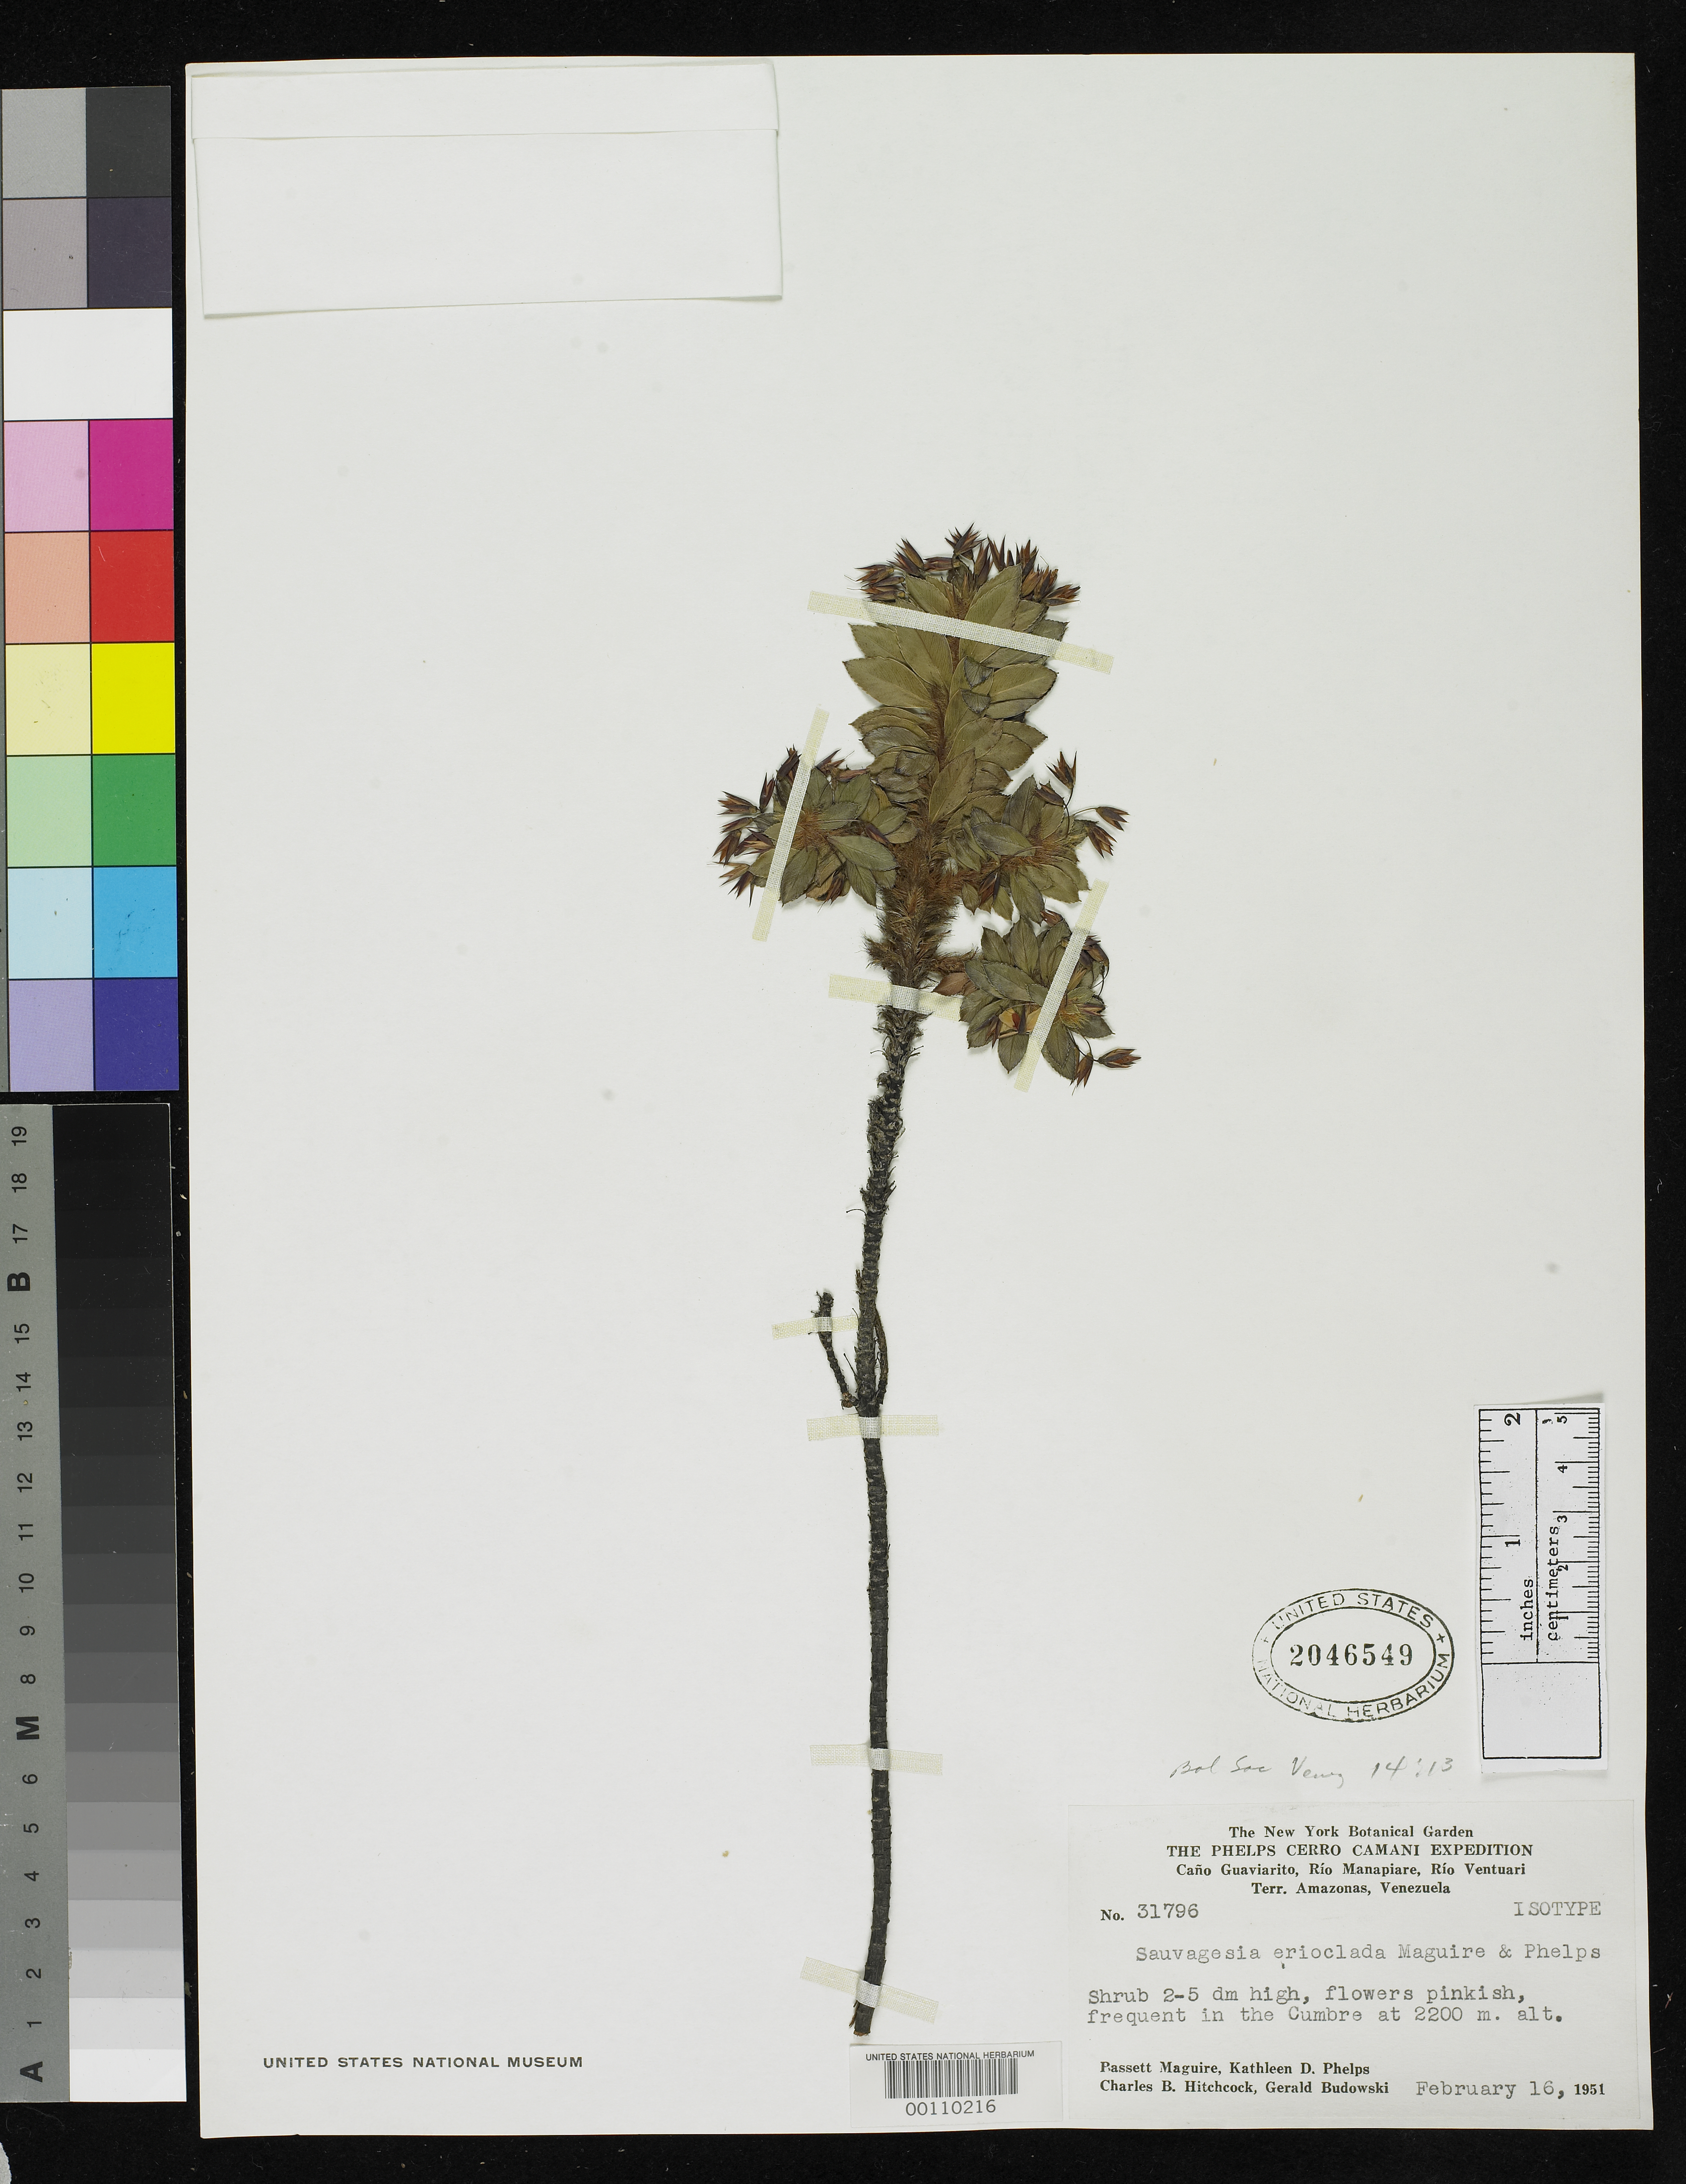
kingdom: Plantae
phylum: Tracheophyta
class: Magnoliopsida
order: Malpighiales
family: Ochnaceae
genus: Sauvagesia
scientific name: Sauvagesia erioclada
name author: Maguire & K.D. Phelps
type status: Isotype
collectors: B. Maguire, K. D. Phelps, C. B. Hitchcock & G. Budowski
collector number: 31796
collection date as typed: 16 Feb 1951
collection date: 1951-02-16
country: Venezuela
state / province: Amazonas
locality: Cano Guaviarito, Rio Manapiare, Rio Ventuari.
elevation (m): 2200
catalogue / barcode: US 2046549